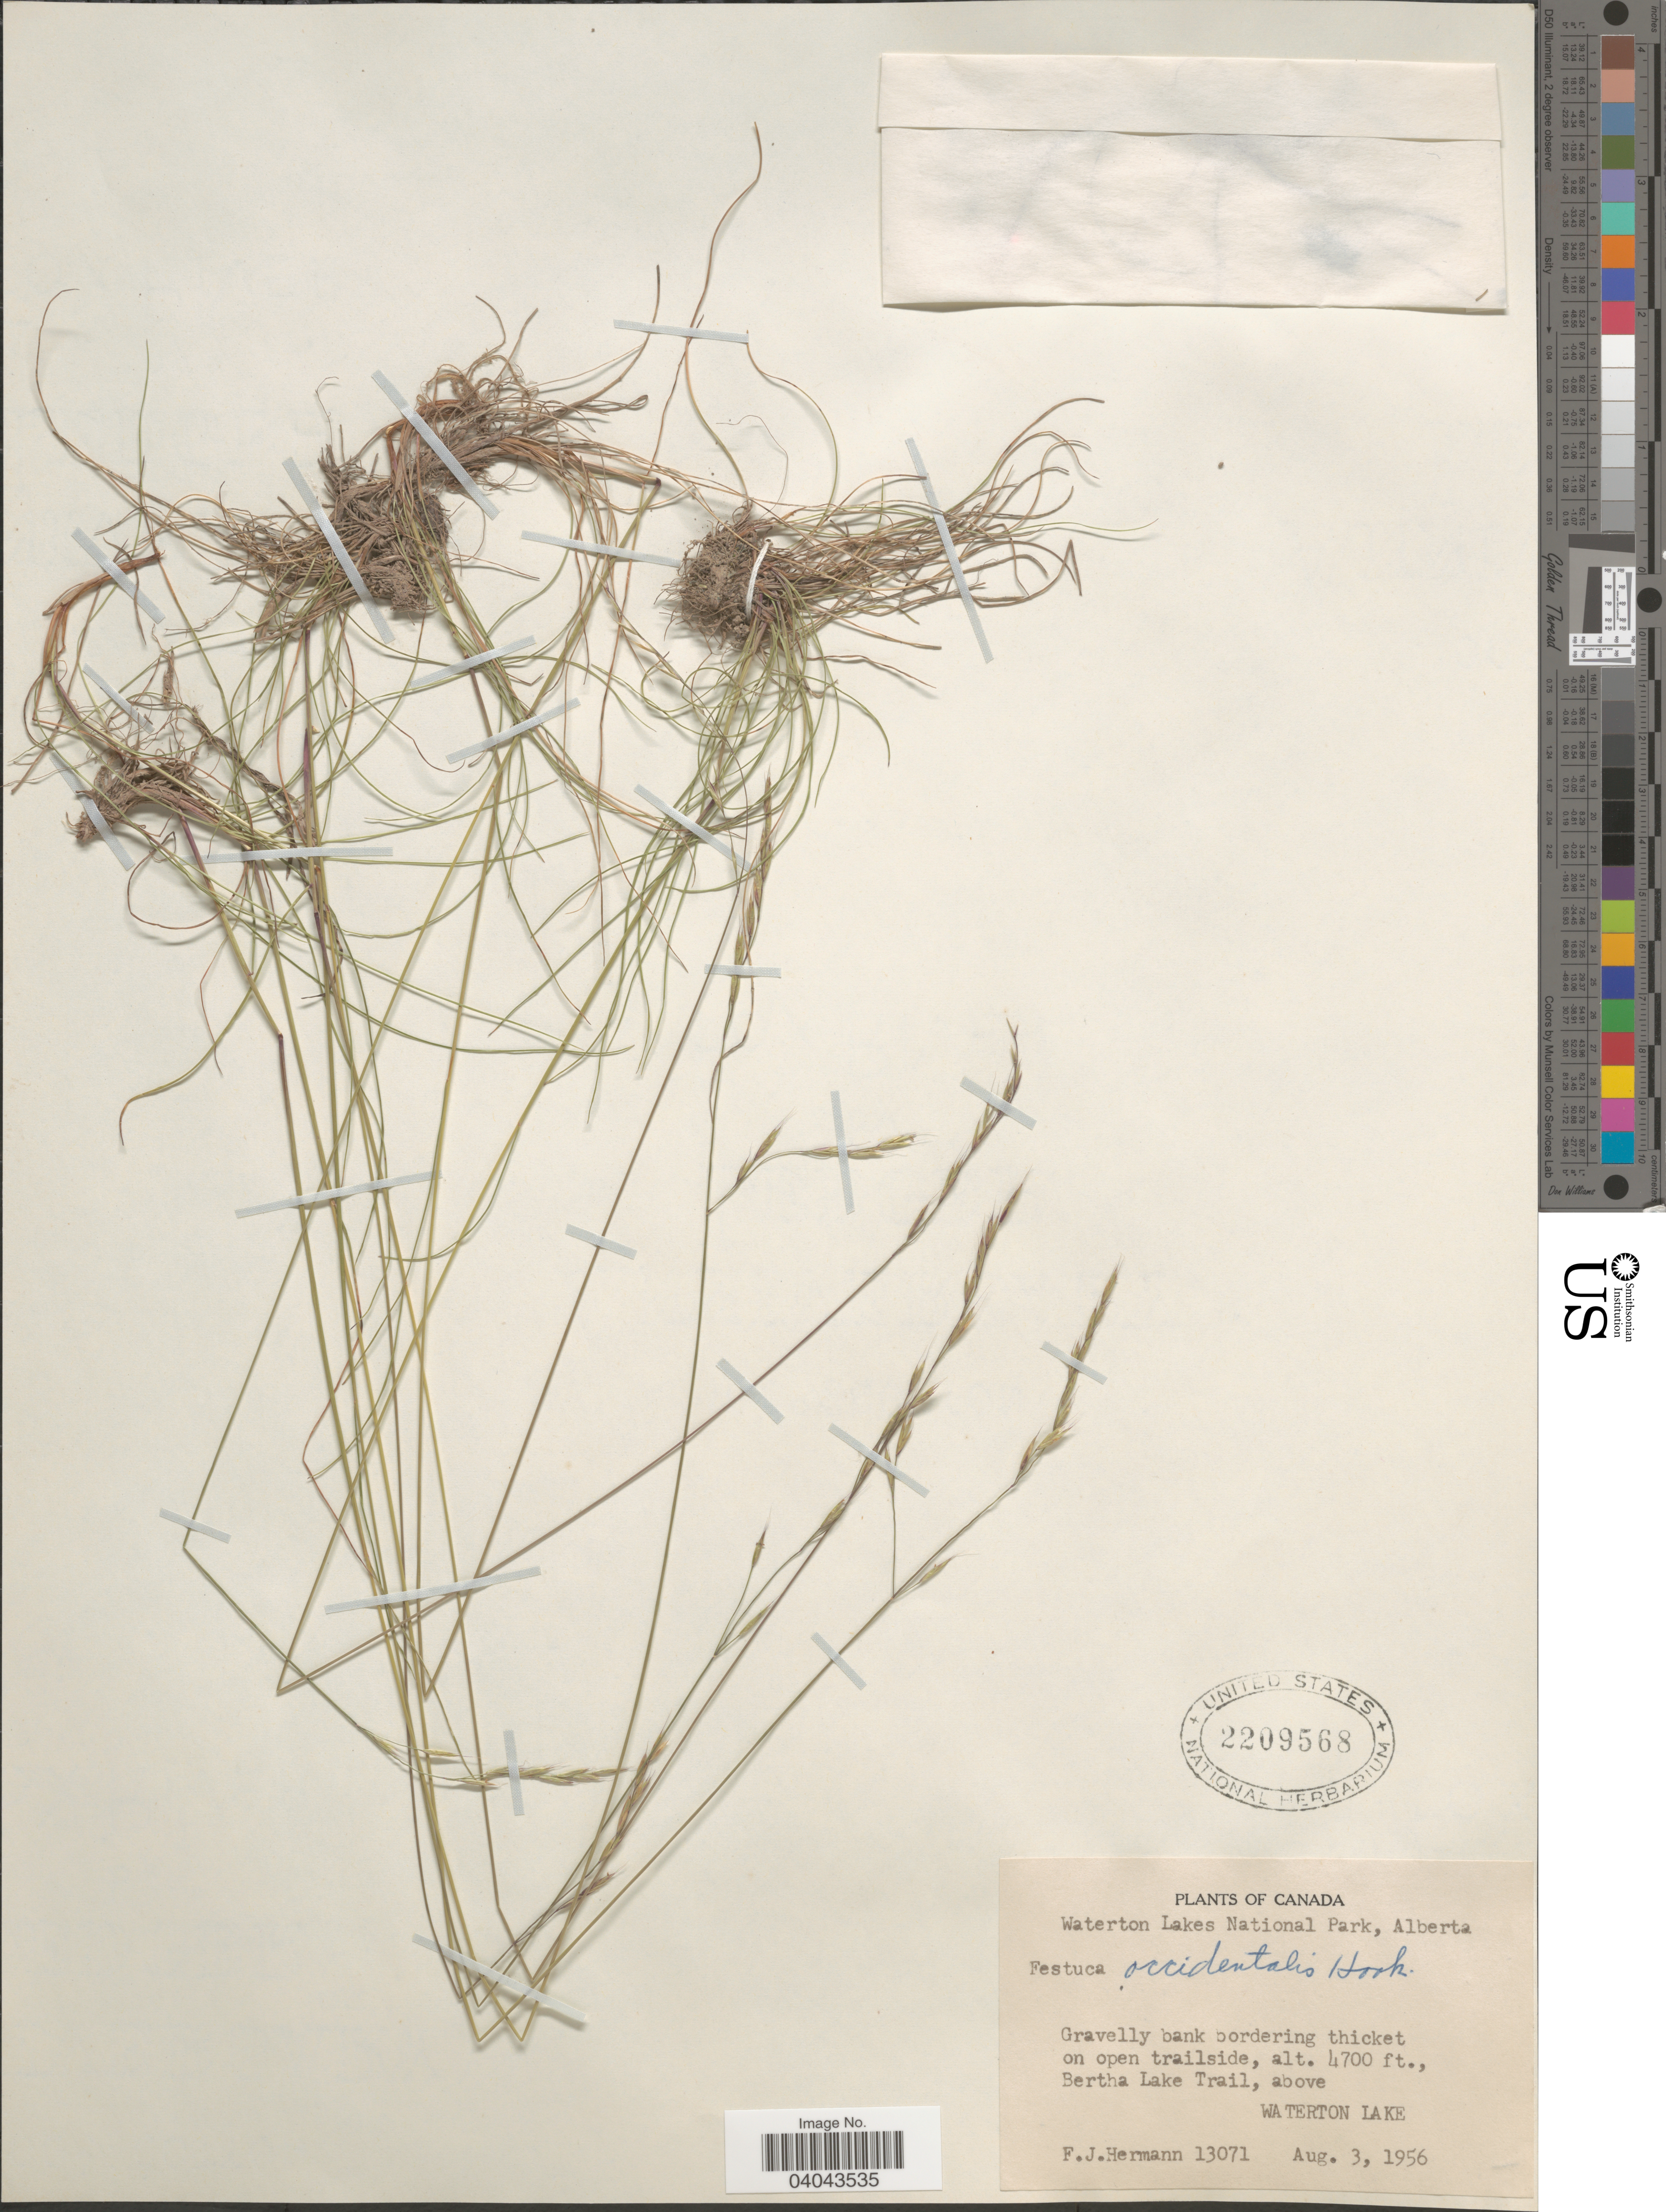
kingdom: Plantae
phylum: Tracheophyta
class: Liliopsida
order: Poales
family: Poaceae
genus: Festuca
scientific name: Festuca occidentalis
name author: Hook.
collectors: F. J. Hermann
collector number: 13071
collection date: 1956-08-03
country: Canada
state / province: Alberta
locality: Waterton Lakes National Park. Bertha Lake Trail, above Waterton Lake.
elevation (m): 1433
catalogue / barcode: US 2209568